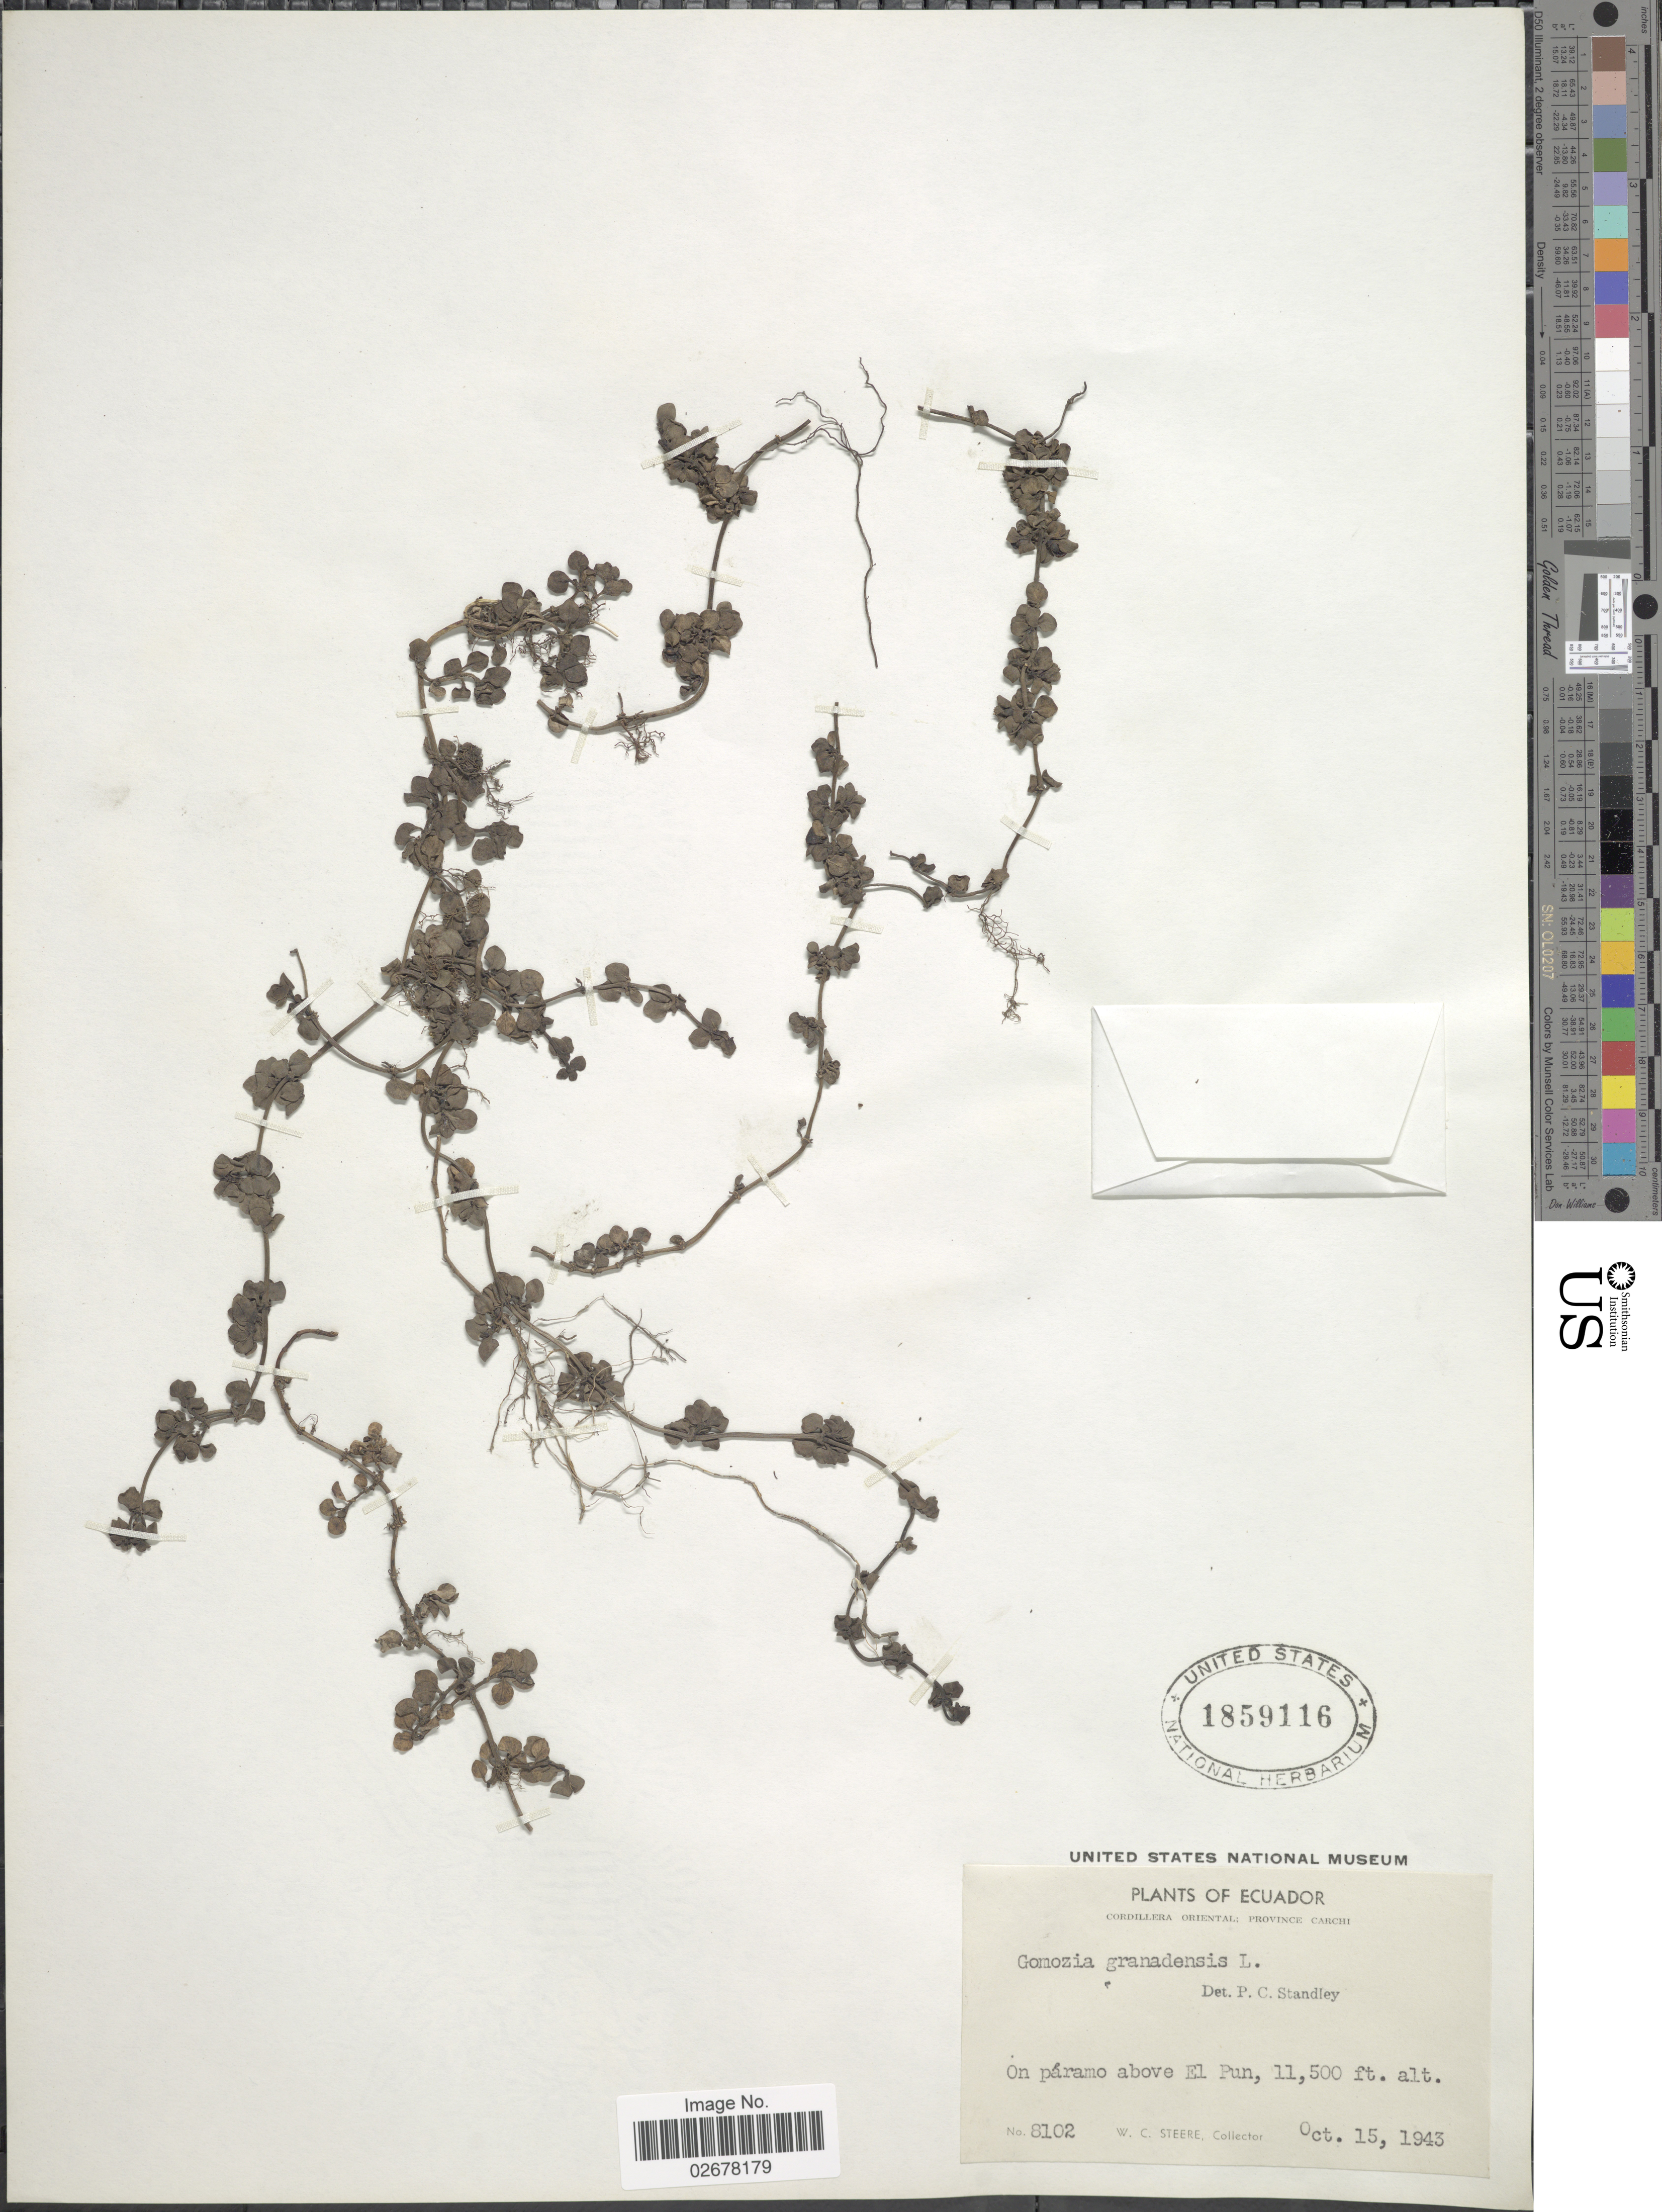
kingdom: Plantae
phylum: Tracheophyta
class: Magnoliopsida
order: Gentianales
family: Rubiaceae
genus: Nertera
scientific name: Nertera depressa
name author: Banks & Sol. ex Gaertn.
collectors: W. C. Steere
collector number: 8102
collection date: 1943-10-15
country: Ecuador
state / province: Carchi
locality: Cordillera Occidental, On páramo above El Pun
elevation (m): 3505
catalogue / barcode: US 1859116